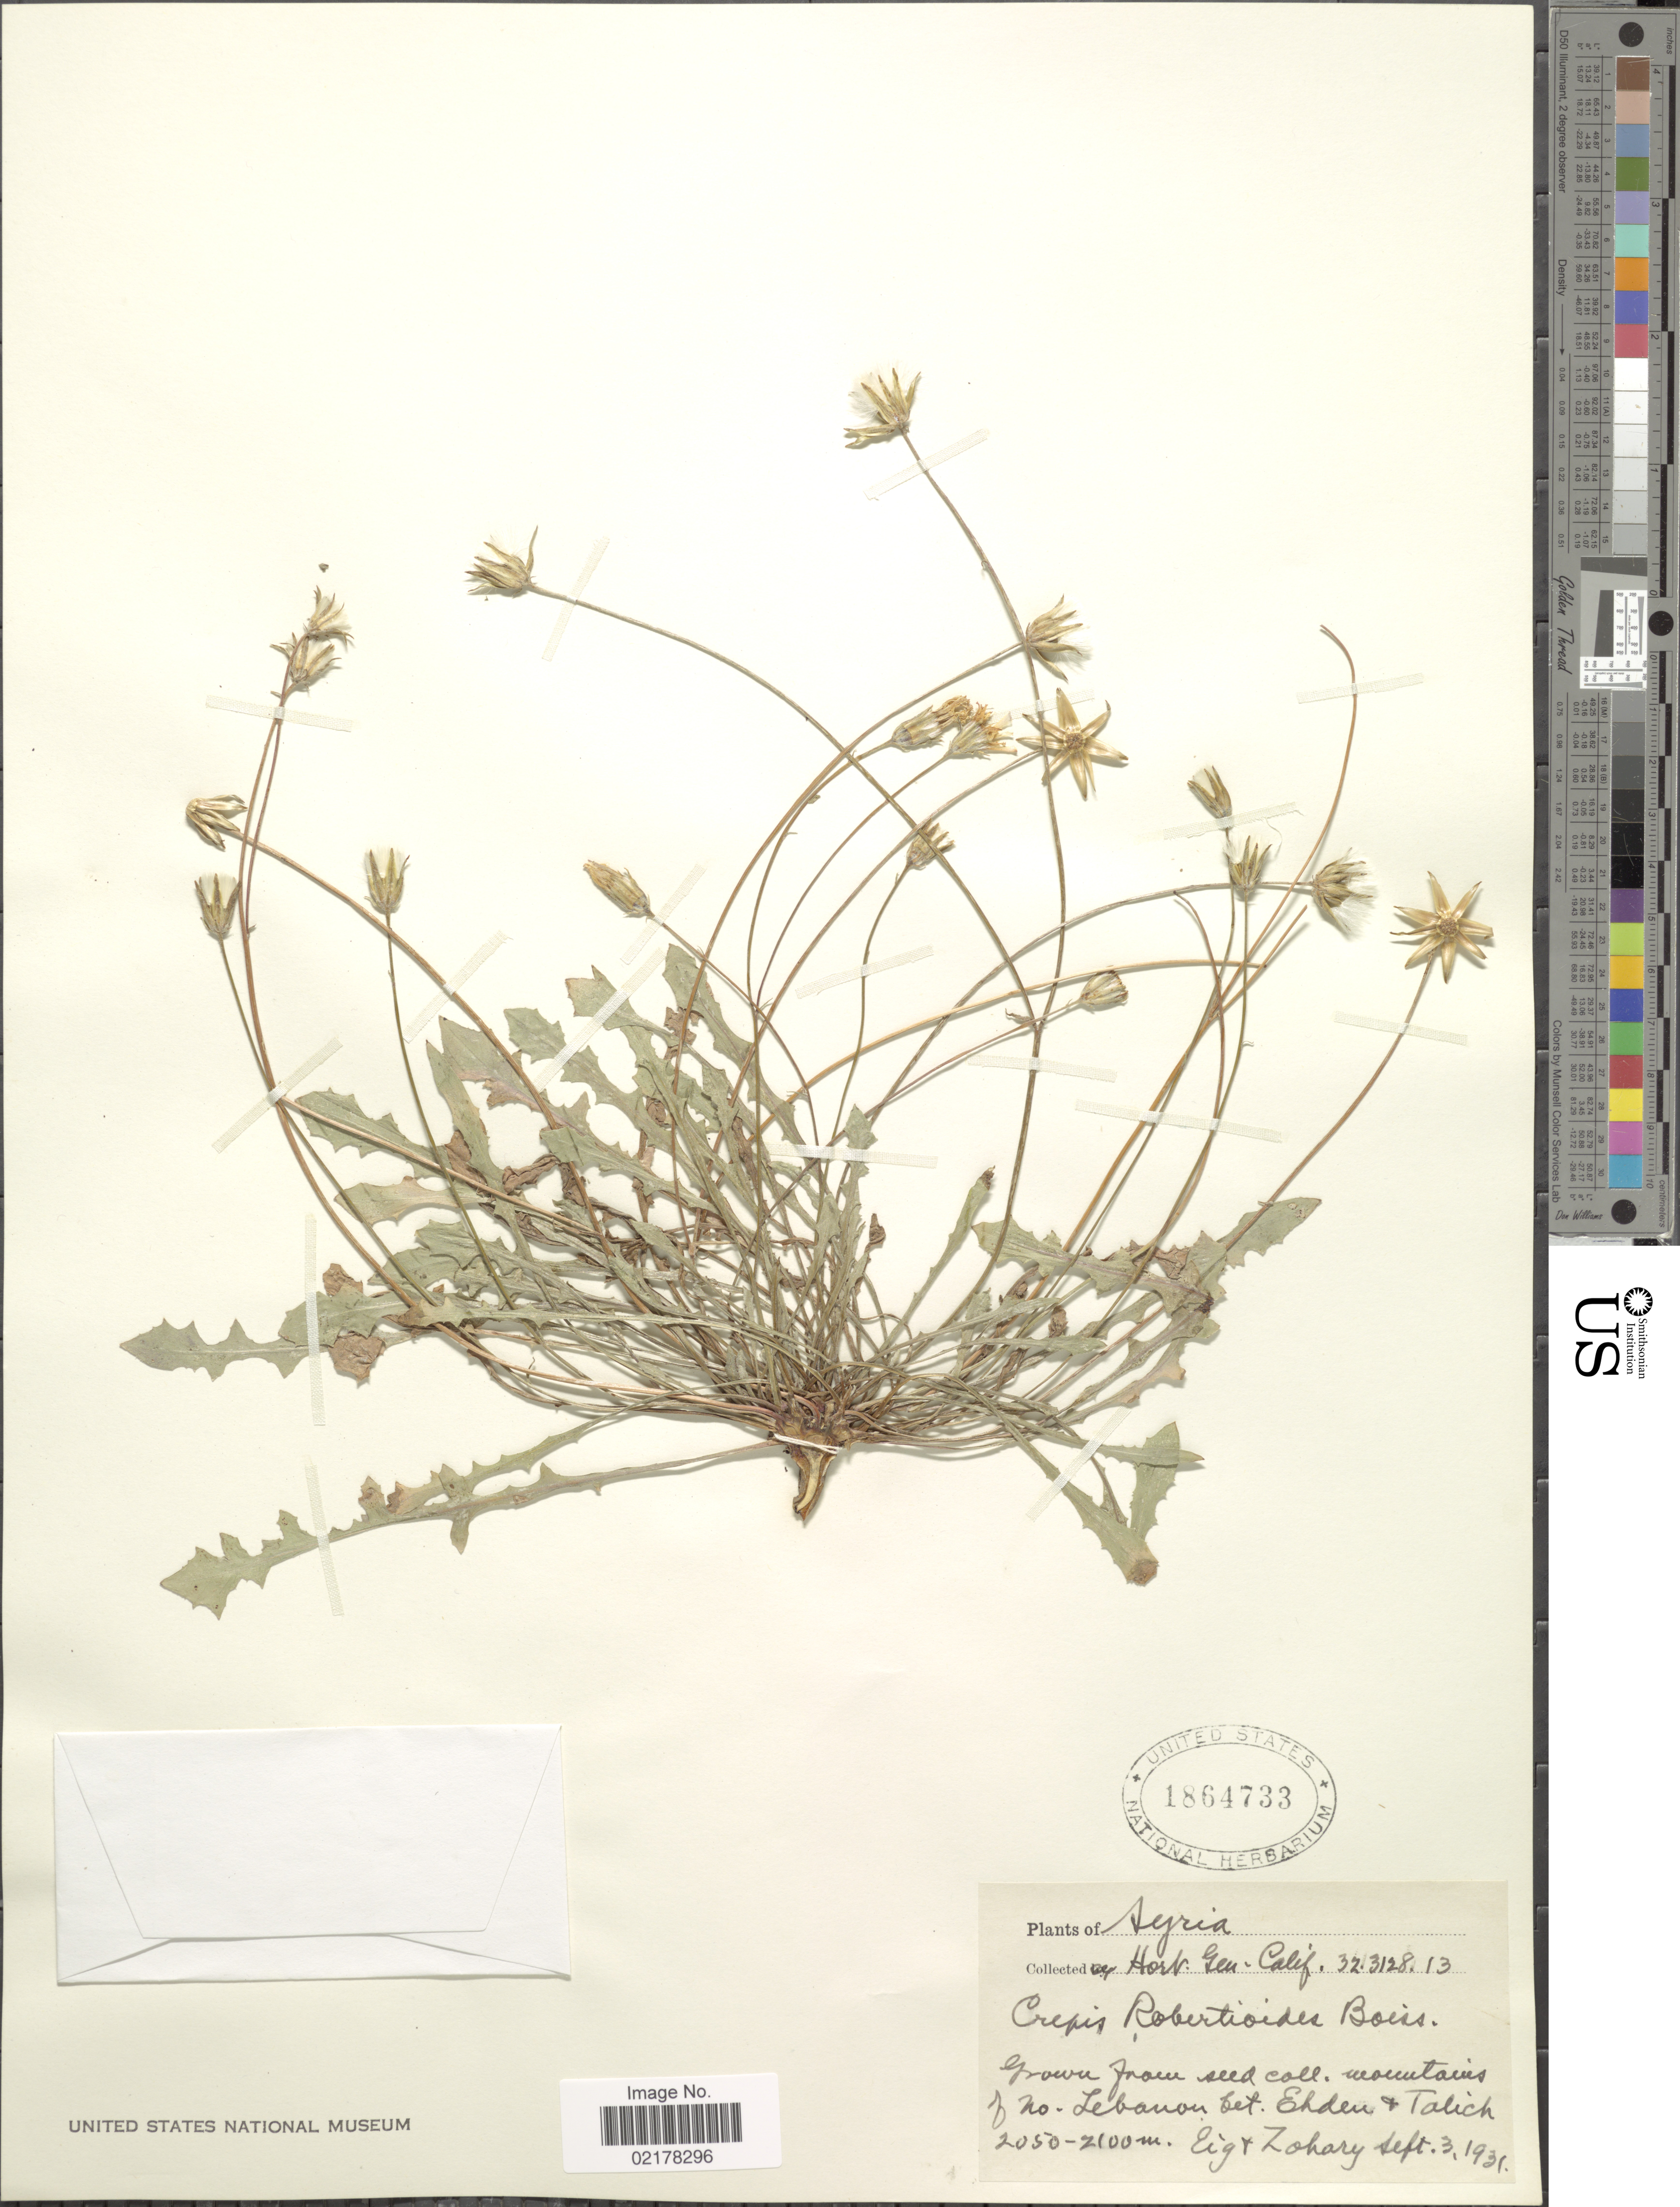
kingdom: Plantae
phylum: Tracheophyta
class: Magnoliopsida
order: Asterales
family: Asteraceae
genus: Crepis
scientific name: Crepis robertioides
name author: Boiss.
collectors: Hort. Gen. Calif. & Zohary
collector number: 32.3128.13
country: Lebanon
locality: Lebanon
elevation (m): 2050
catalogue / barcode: US 1864733